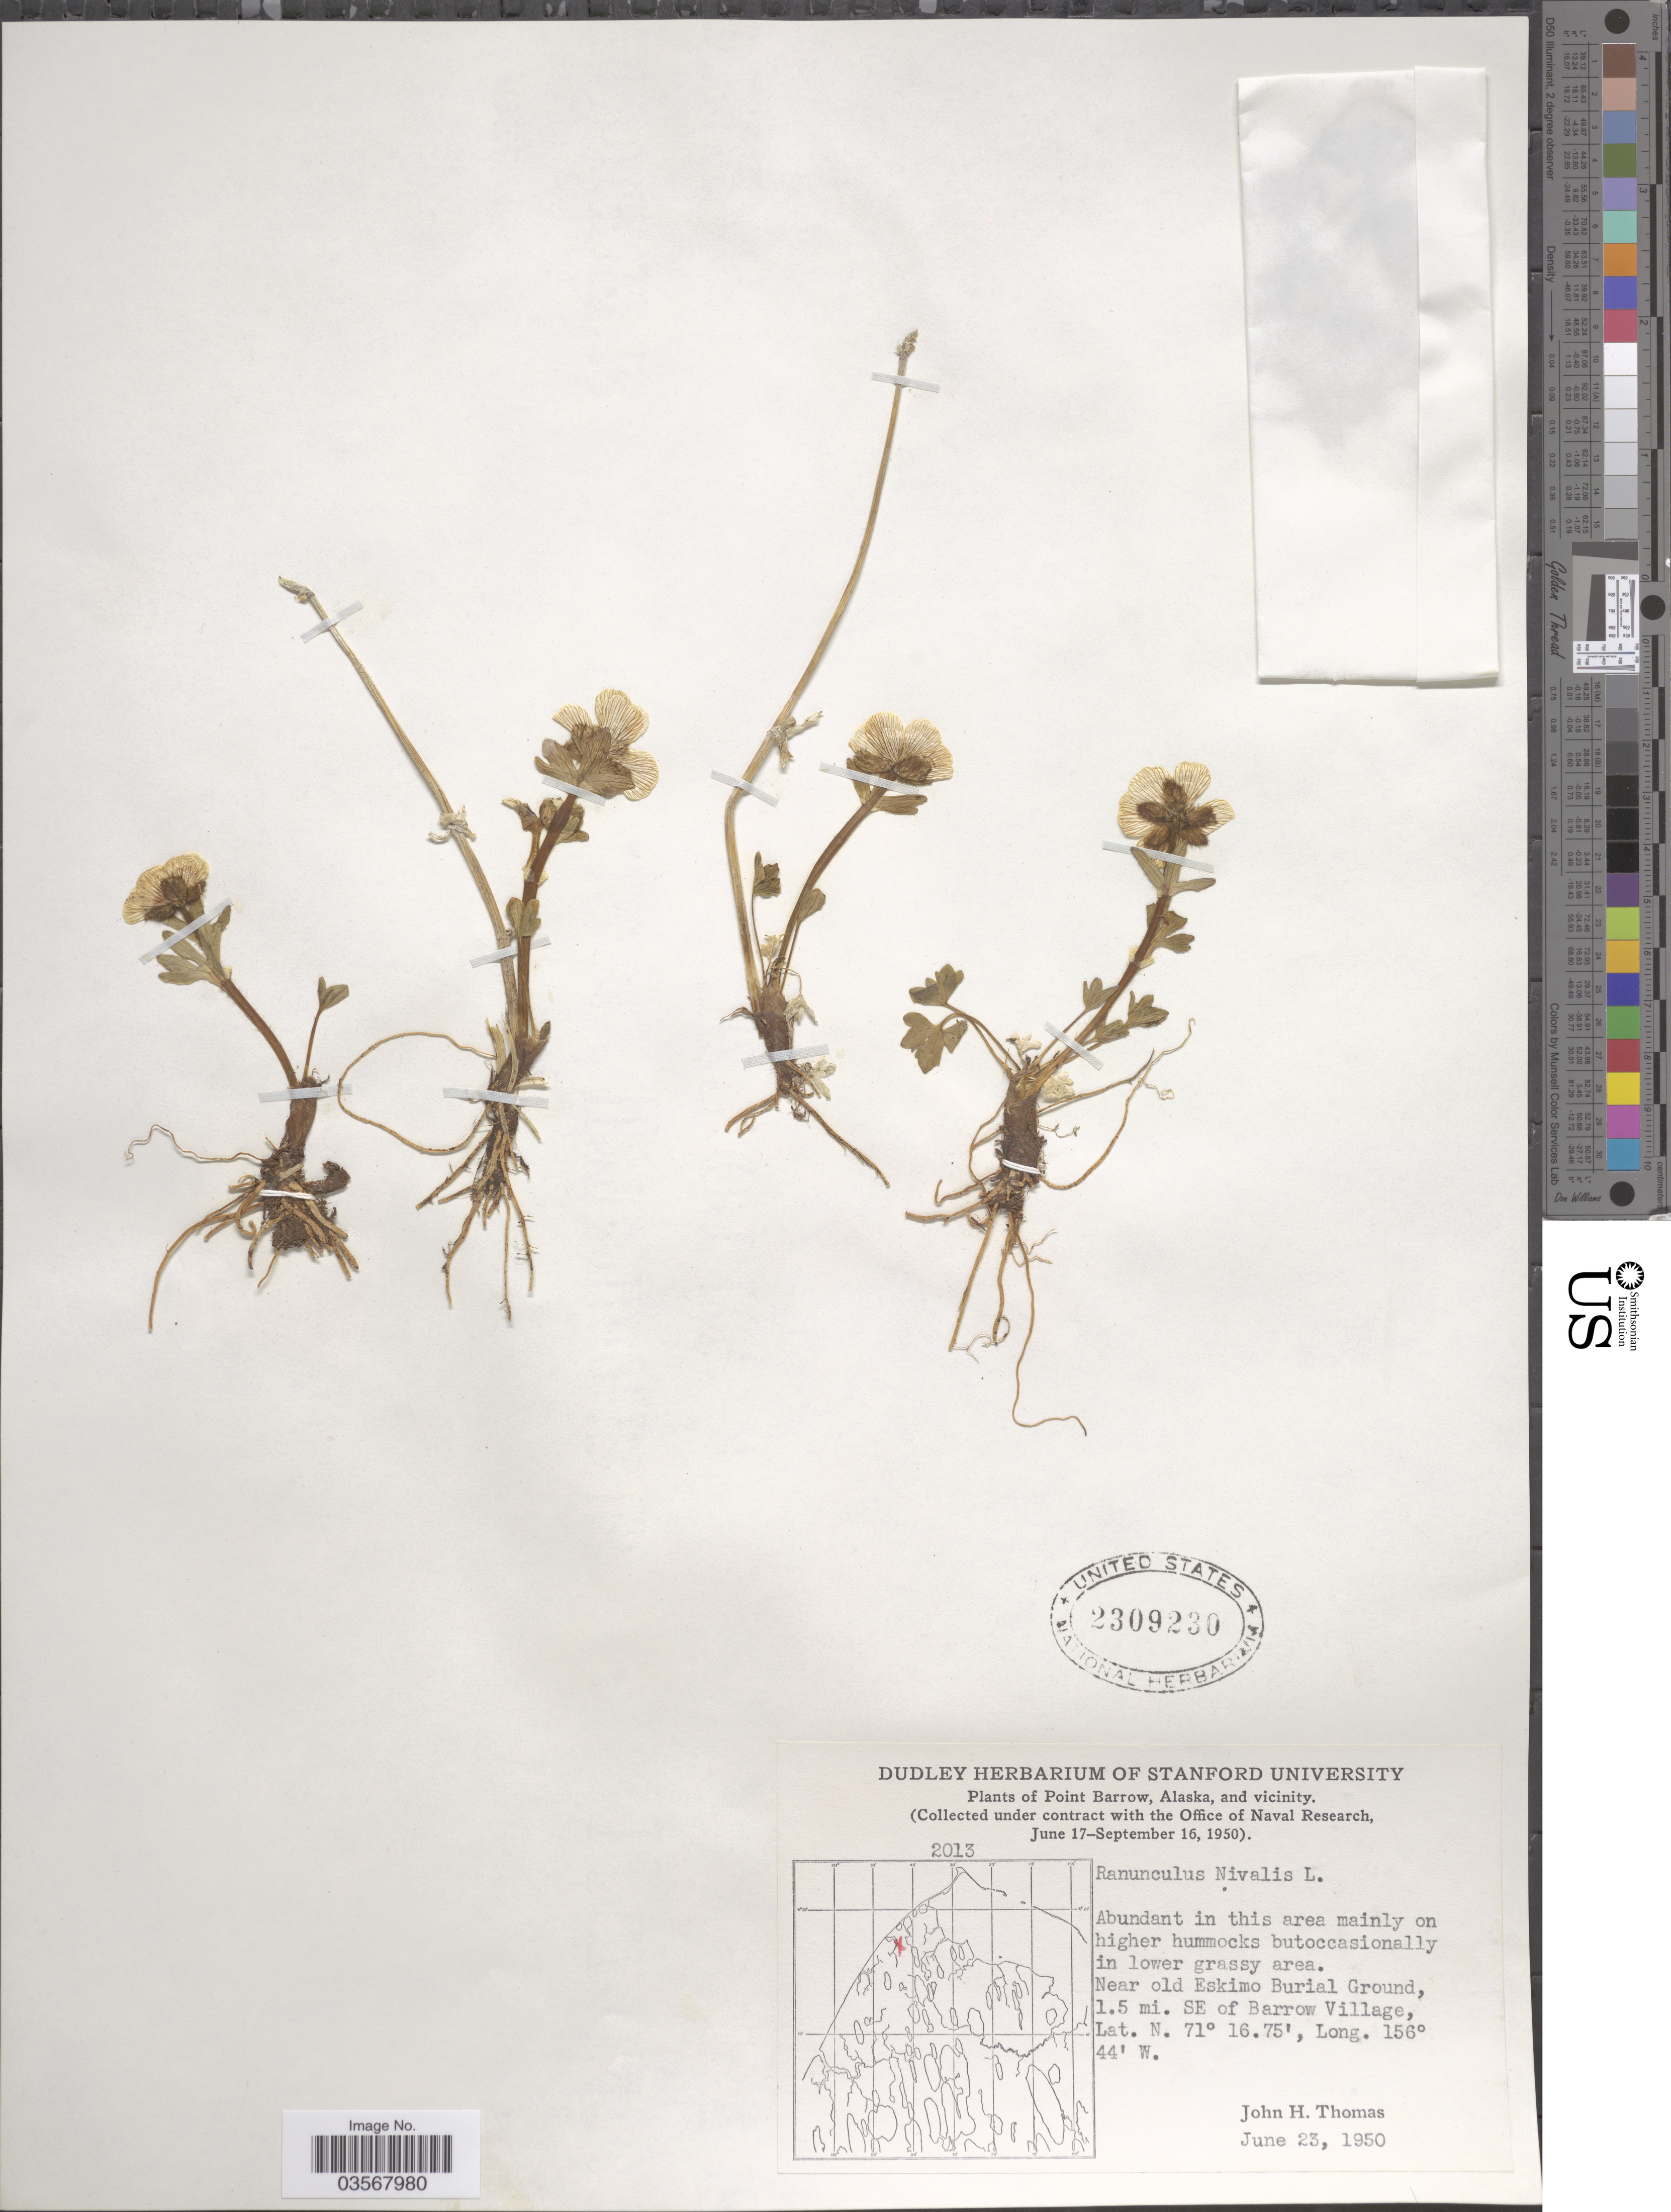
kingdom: Plantae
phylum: Tracheophyta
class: Magnoliopsida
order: Ranunculales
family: Ranunculaceae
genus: Ranunculus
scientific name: Ranunculus nivalis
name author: L.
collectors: J. H. Thomas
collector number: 2013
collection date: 1950-06-23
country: United States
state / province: Alaska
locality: Near old Eskimo Burial Ground, 1.5 mi. SE of Barrow Village.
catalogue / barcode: US 2309230